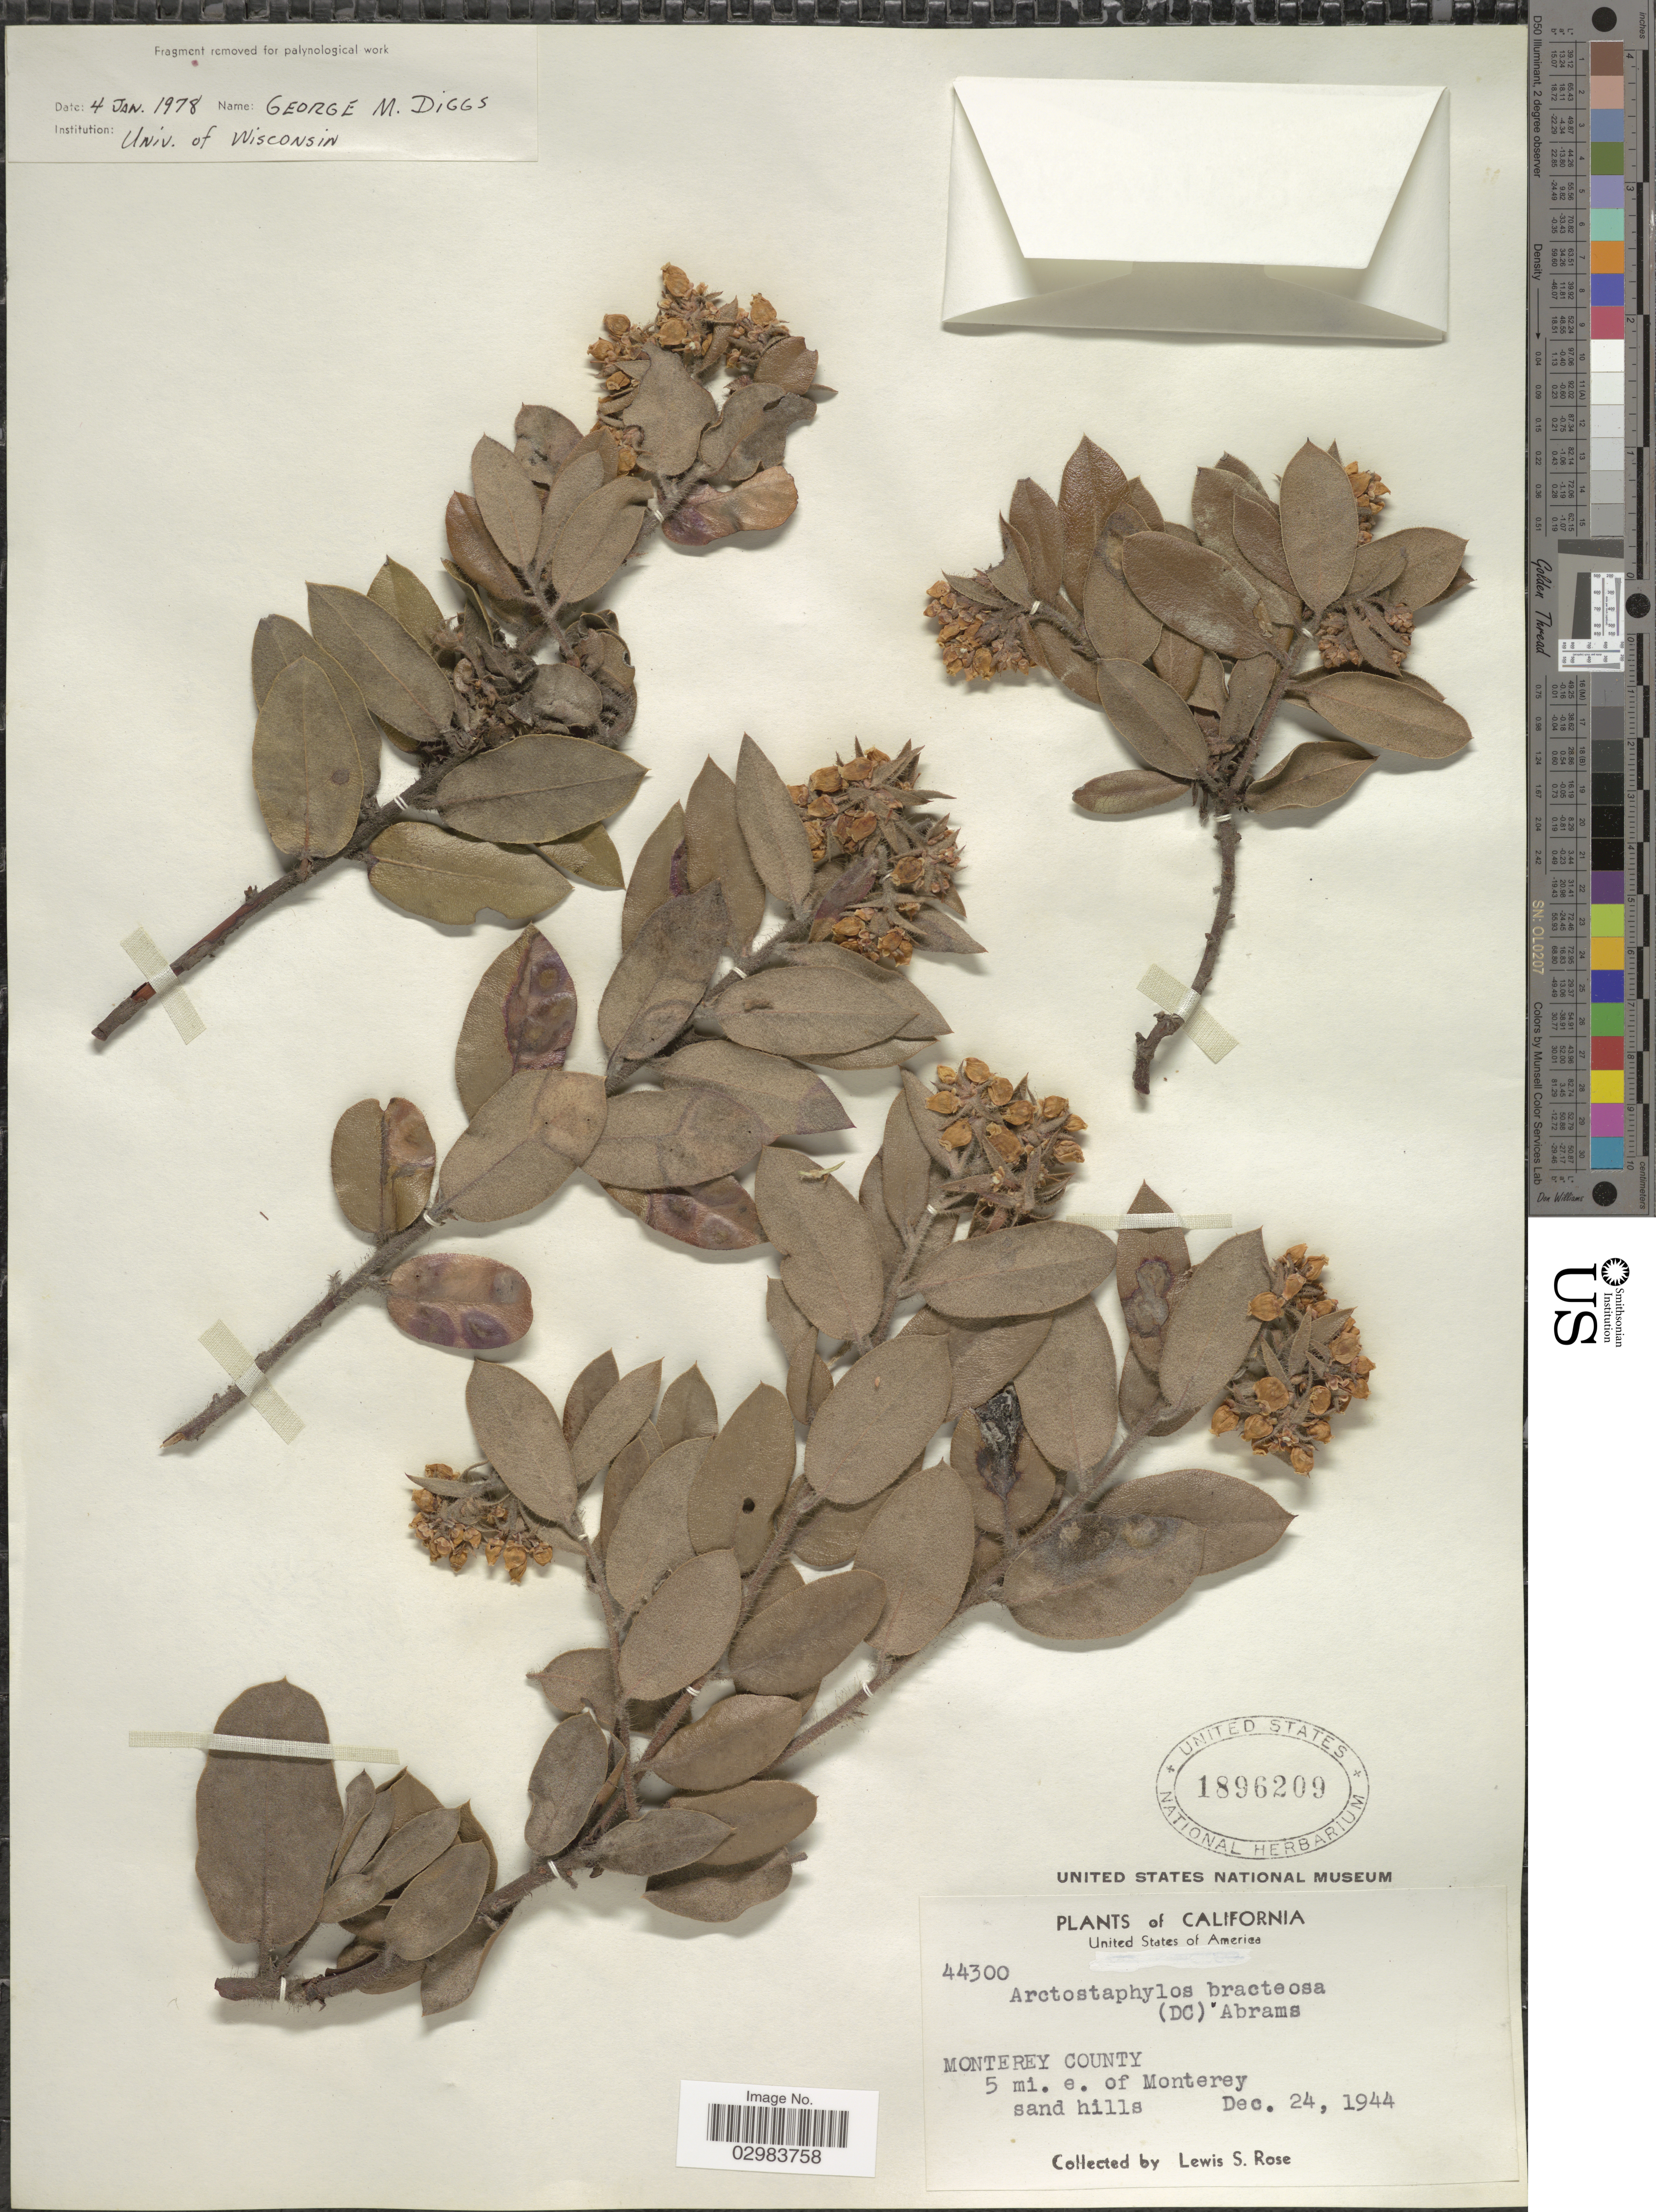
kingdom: Plantae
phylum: Tracheophyta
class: Magnoliopsida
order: Ericales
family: Ericaceae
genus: Arctostaphylos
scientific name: Arctostaphylos bracteosa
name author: (DC.) Abrams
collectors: L. S. Rose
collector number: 44300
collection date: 1944-12-24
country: United States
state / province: California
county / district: Monterey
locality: Monterey County. 5 mi. e. of Monterey sand hills.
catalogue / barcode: US 1896209